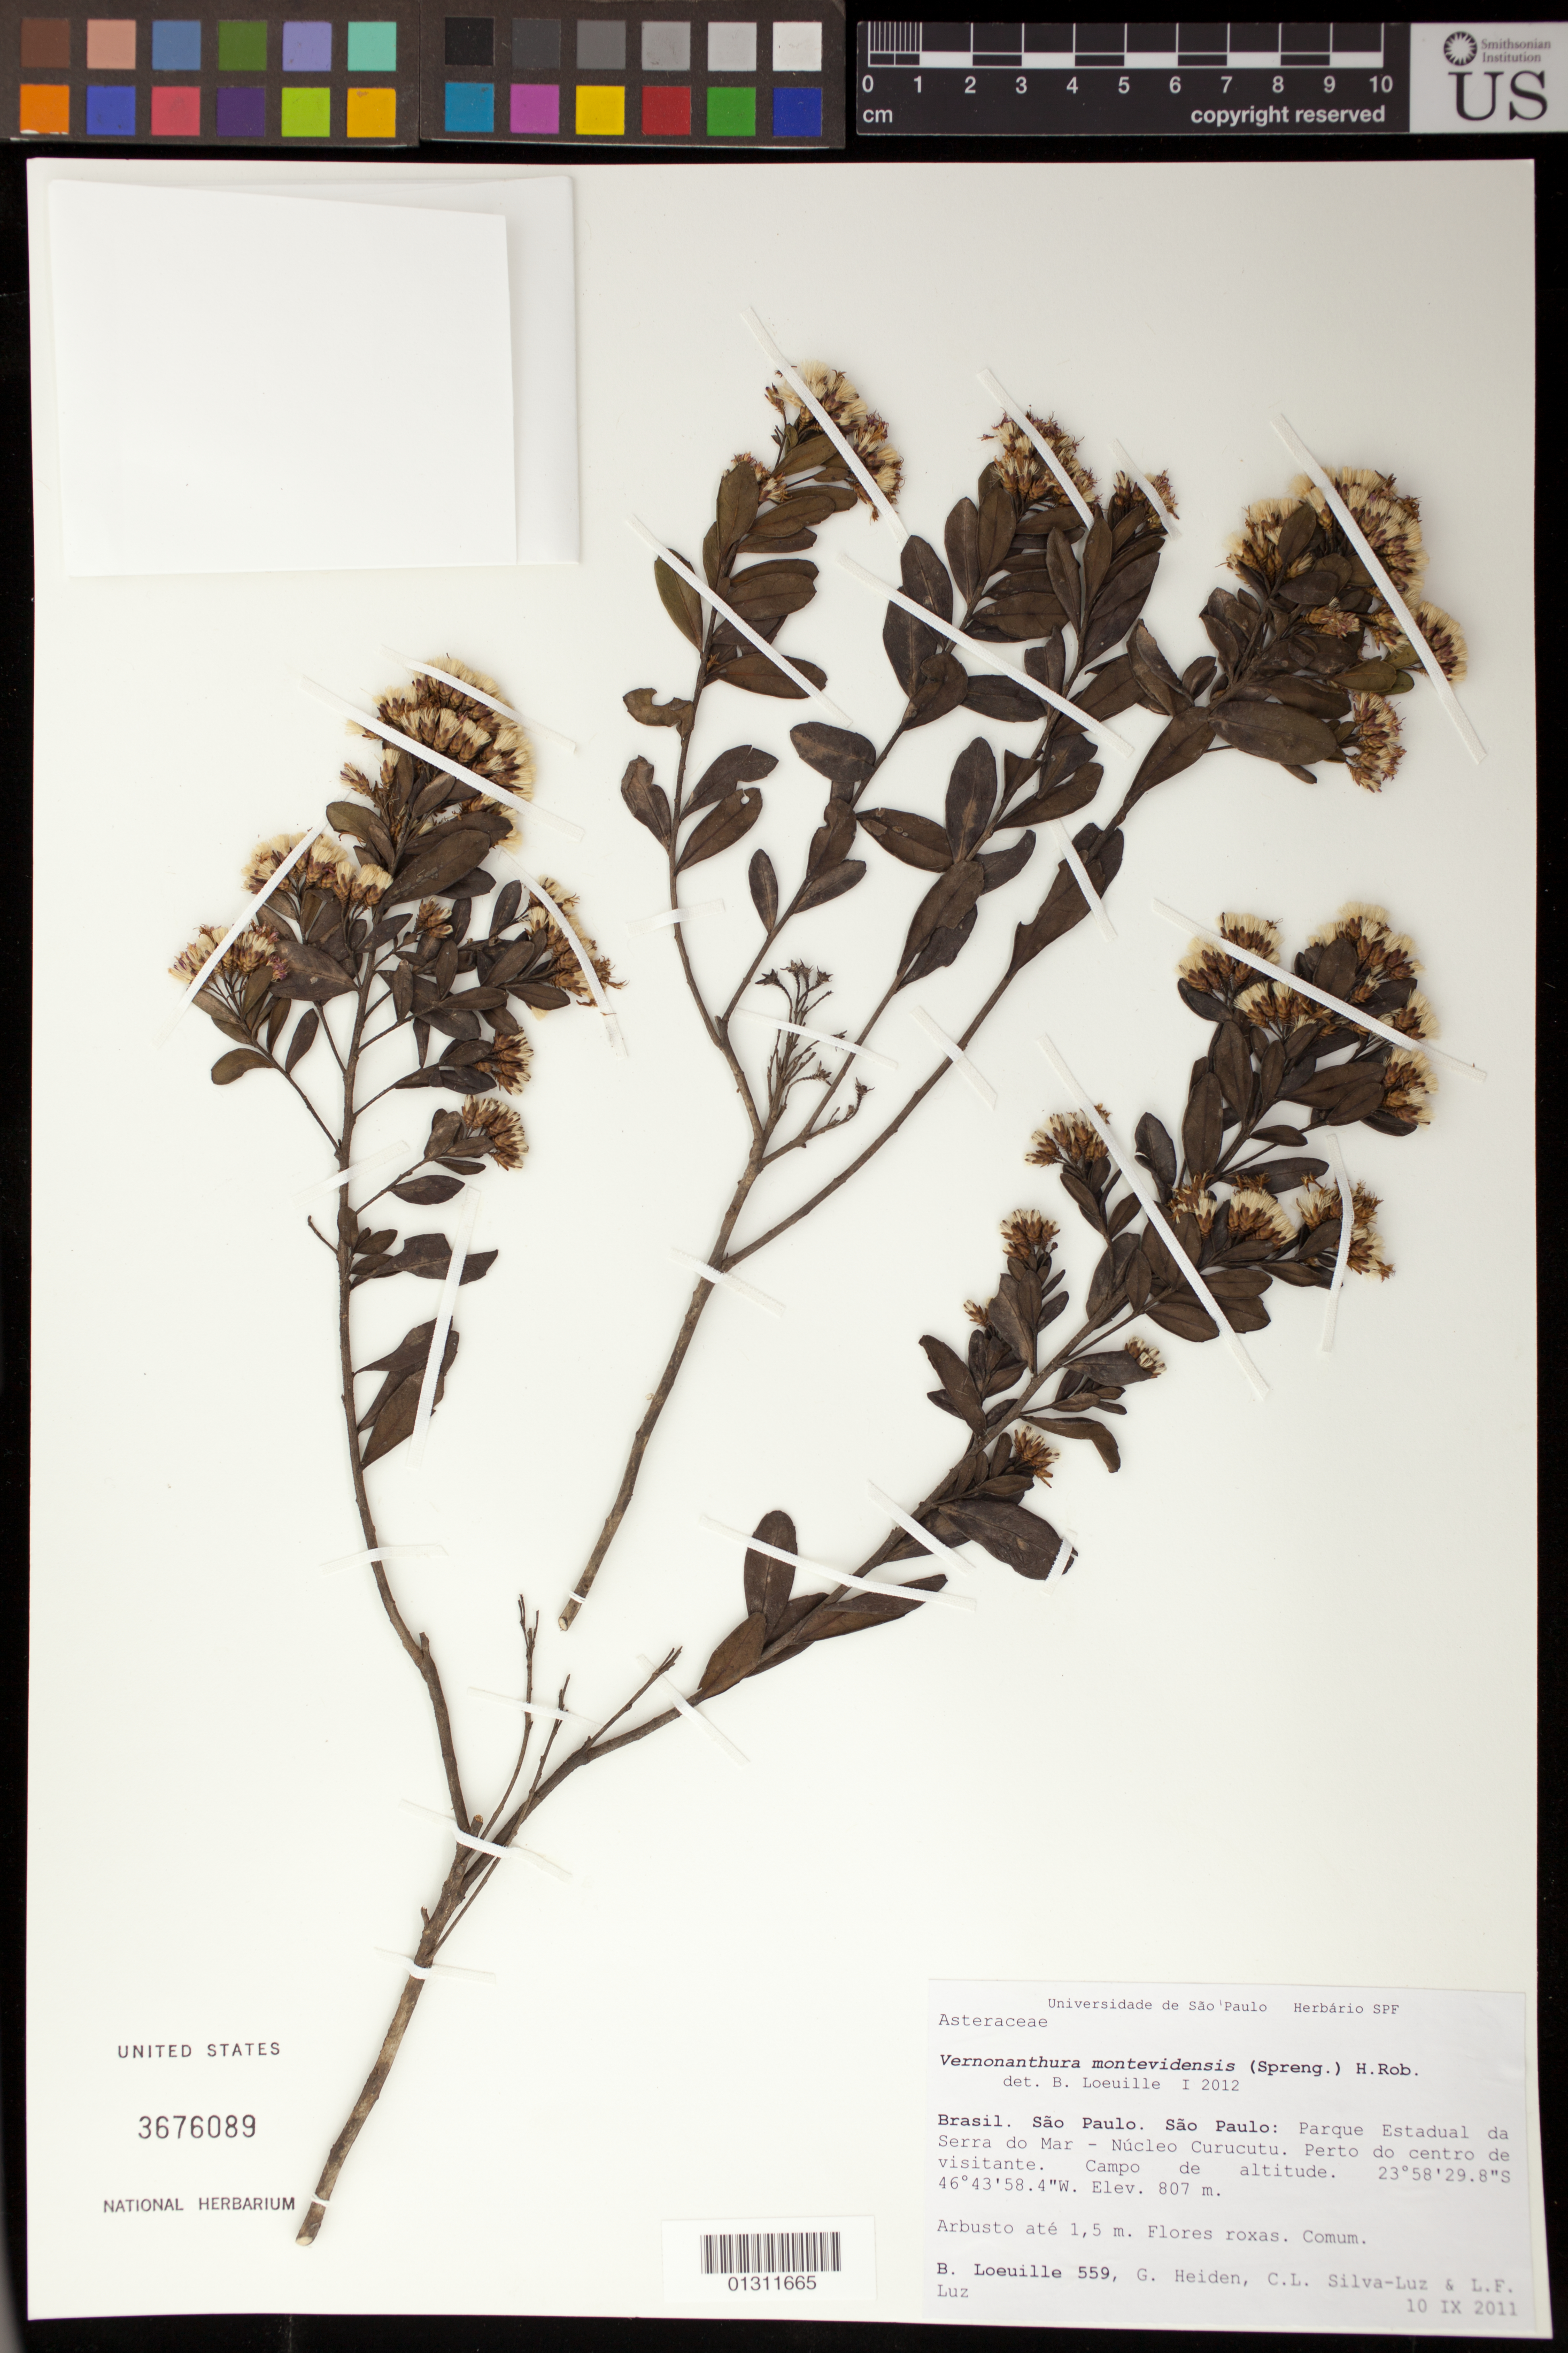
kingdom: Plantae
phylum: Tracheophyta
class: Magnoliopsida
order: Asterales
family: Asteraceae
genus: Vernonanthura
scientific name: Vernonanthura montevidensis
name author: (Spreng.) H. Rob.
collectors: B. Loeuille, G. Heiden, C. Silva-Luz & L. Silva-Luz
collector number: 559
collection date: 2011-09-10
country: Brazil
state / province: São Paulo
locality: São Paulo: Parque Estadual da Serra do Mar - Nucleo Curucutu.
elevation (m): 807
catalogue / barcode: US 3676089